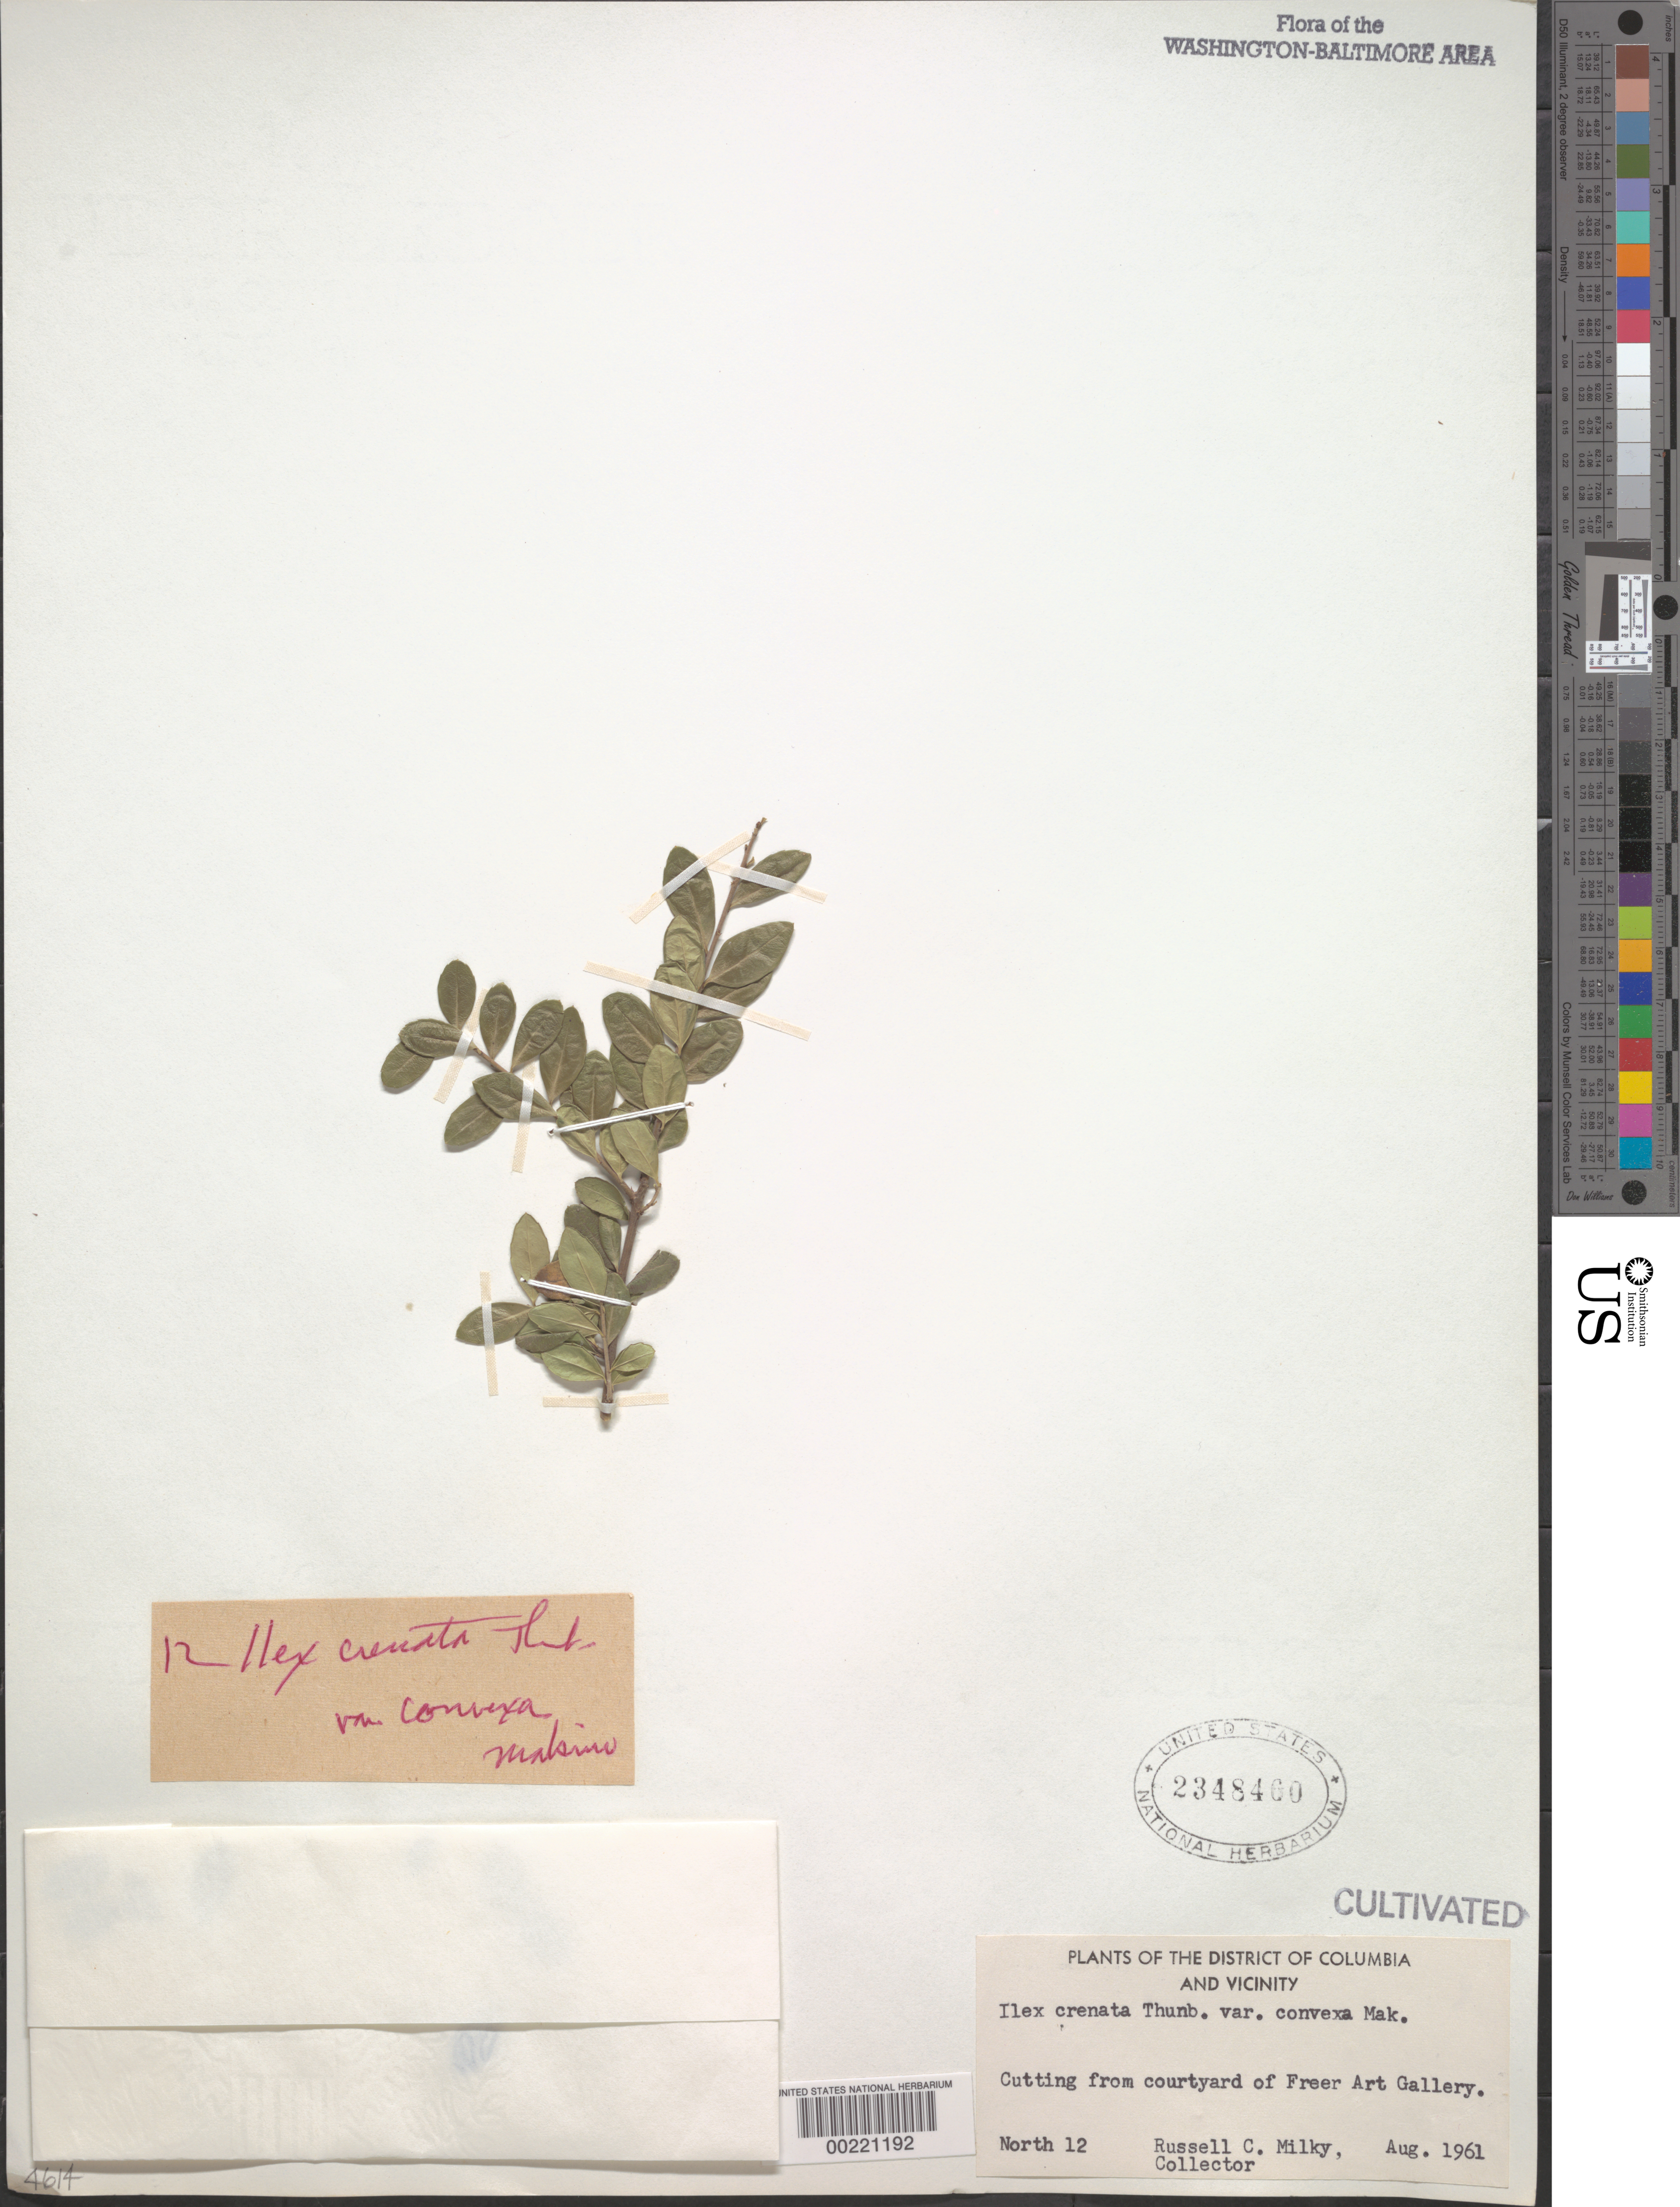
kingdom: Plantae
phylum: Tracheophyta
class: Magnoliopsida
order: Aquifoliales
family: Aquifoliaceae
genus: Ilex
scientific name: Ilex crenata var. convexa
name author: Makino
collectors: R. Milky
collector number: North 12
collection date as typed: Aug 1961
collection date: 1961-08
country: United States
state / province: District of Columbia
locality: Courtyard of Freer Art Gallery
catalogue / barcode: US 2348460